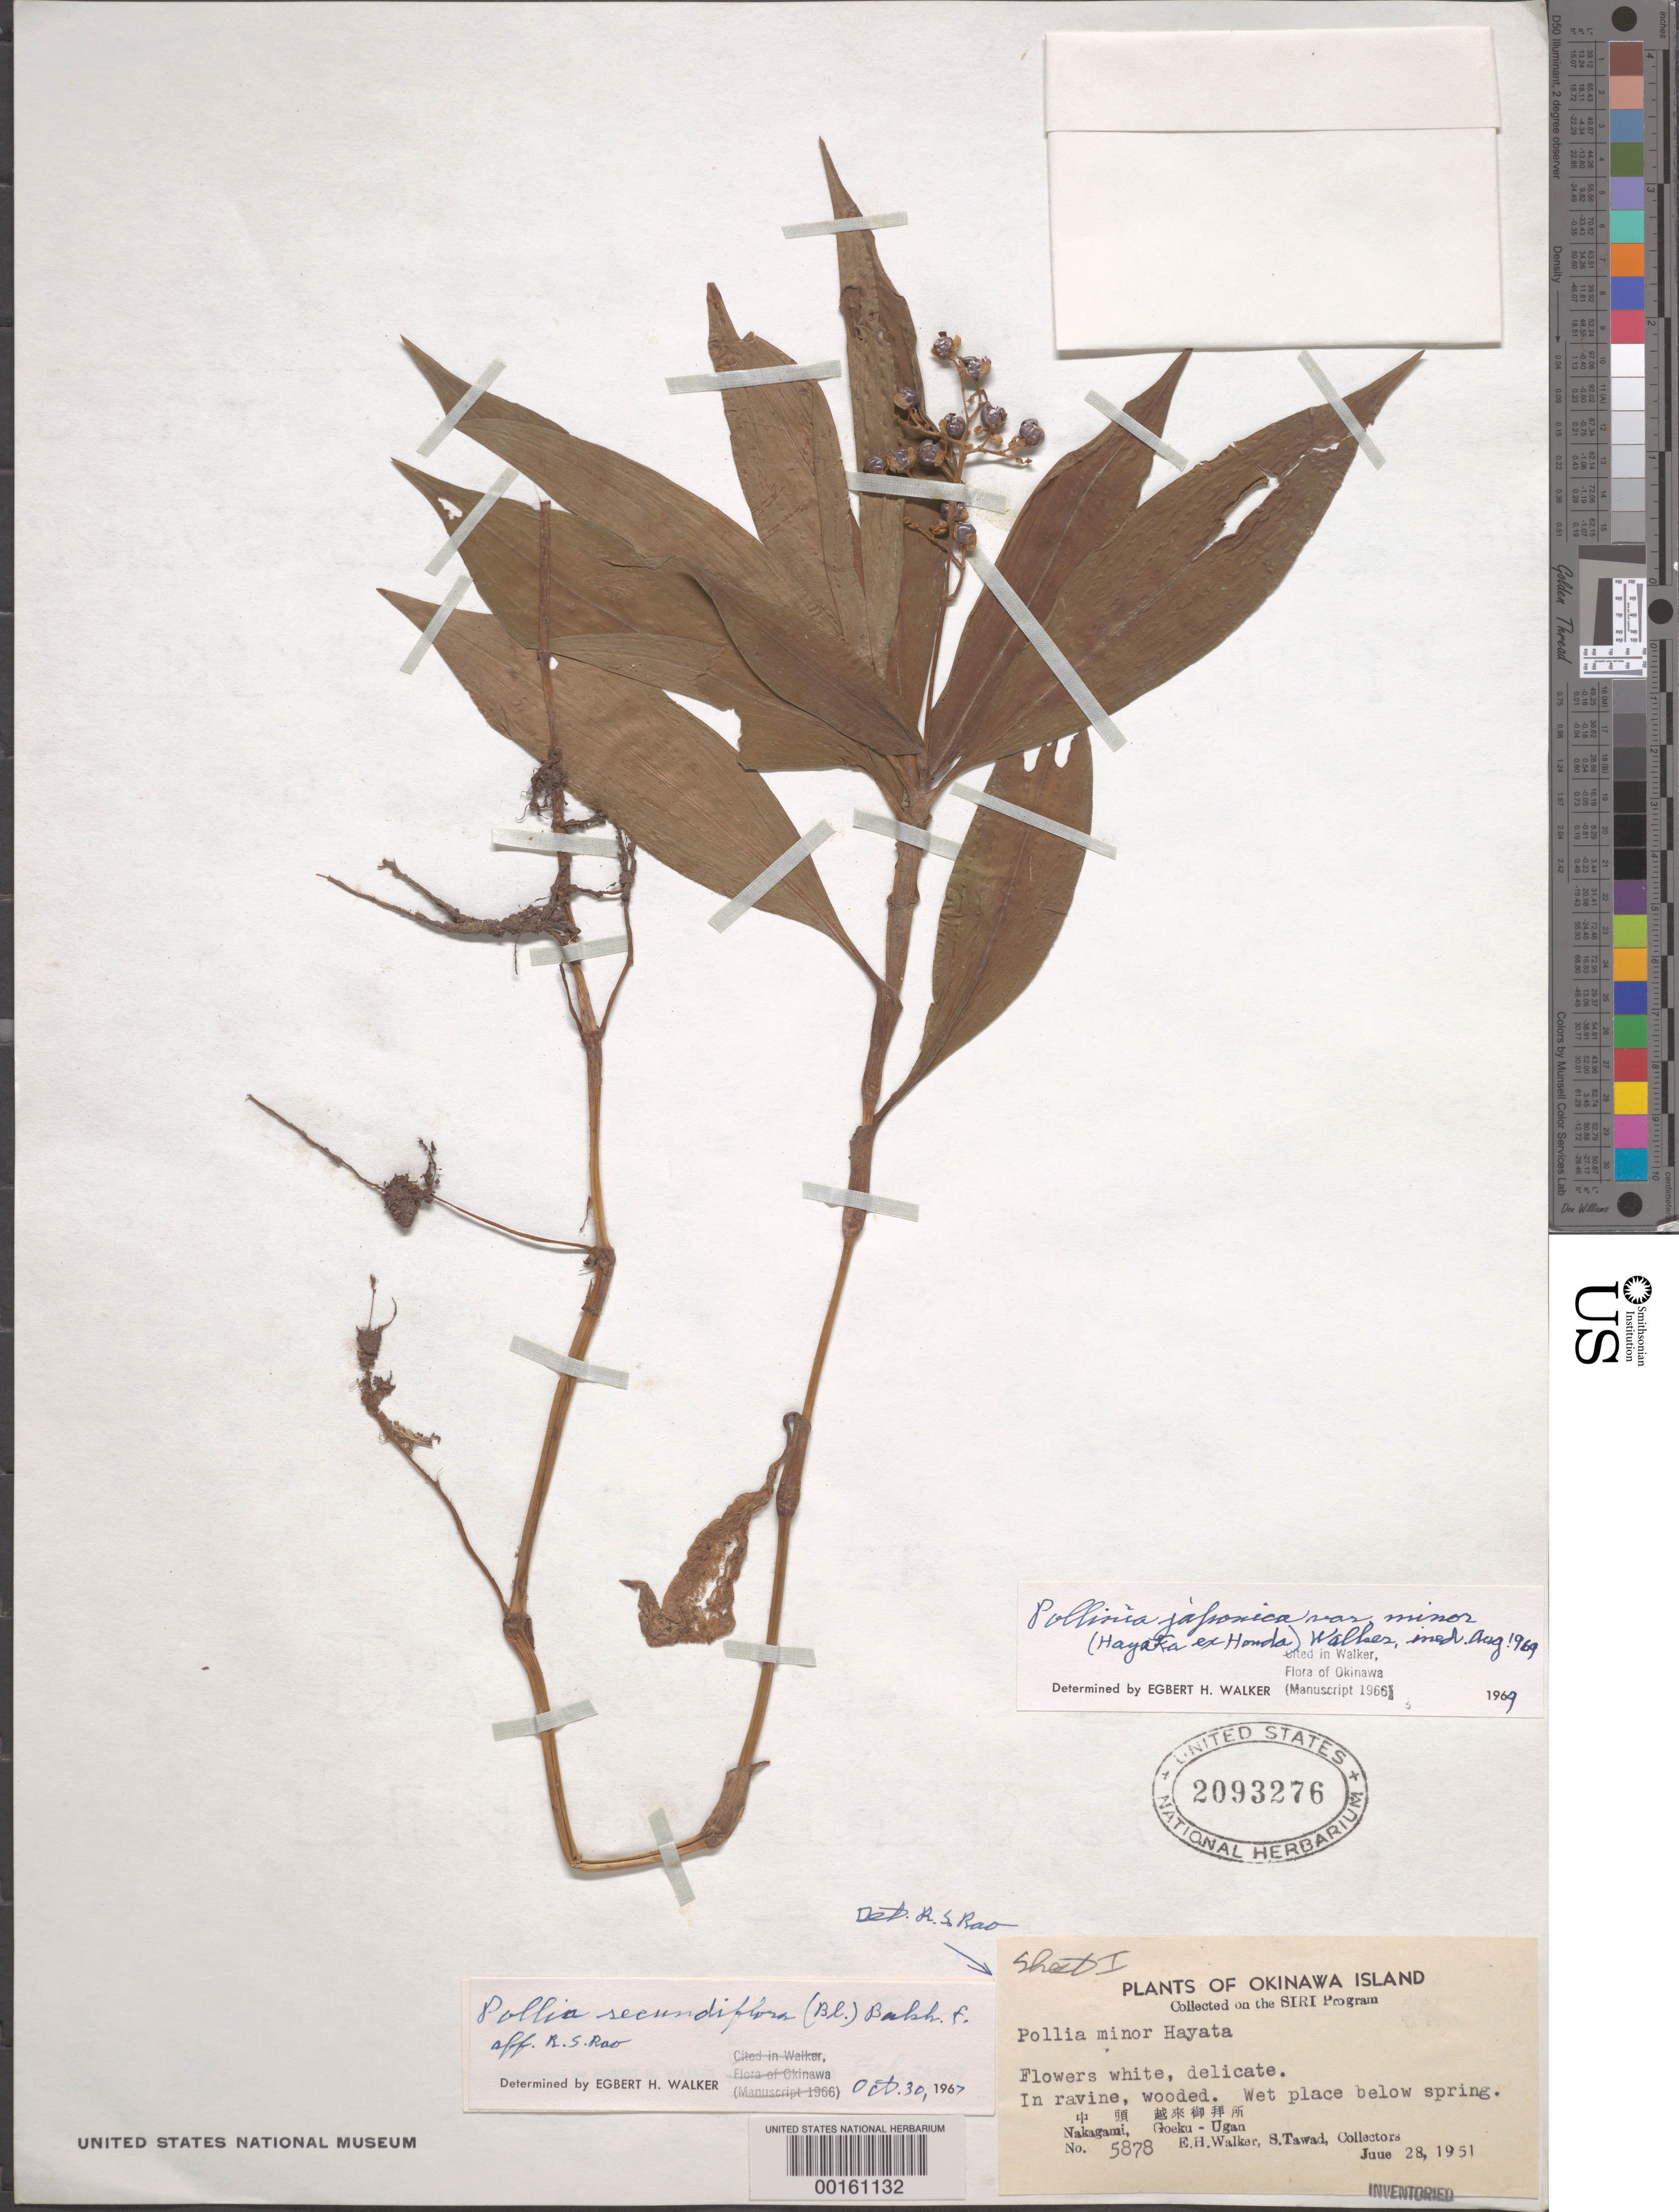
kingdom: Plantae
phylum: Tracheophyta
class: Liliopsida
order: Commelinales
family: Commelinaceae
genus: Pollia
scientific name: Pollia minor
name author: Honda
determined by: Rao, R. S.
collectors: E. H. Walker & S. Tawada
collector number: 5878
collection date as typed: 28 Jun 1951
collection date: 1951-06-28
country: Japan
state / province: Okinawa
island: Ryukyu Is.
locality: Nagagami, goeku-ugan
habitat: In ravine, wooded. wet place below spring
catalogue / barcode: US 2093276